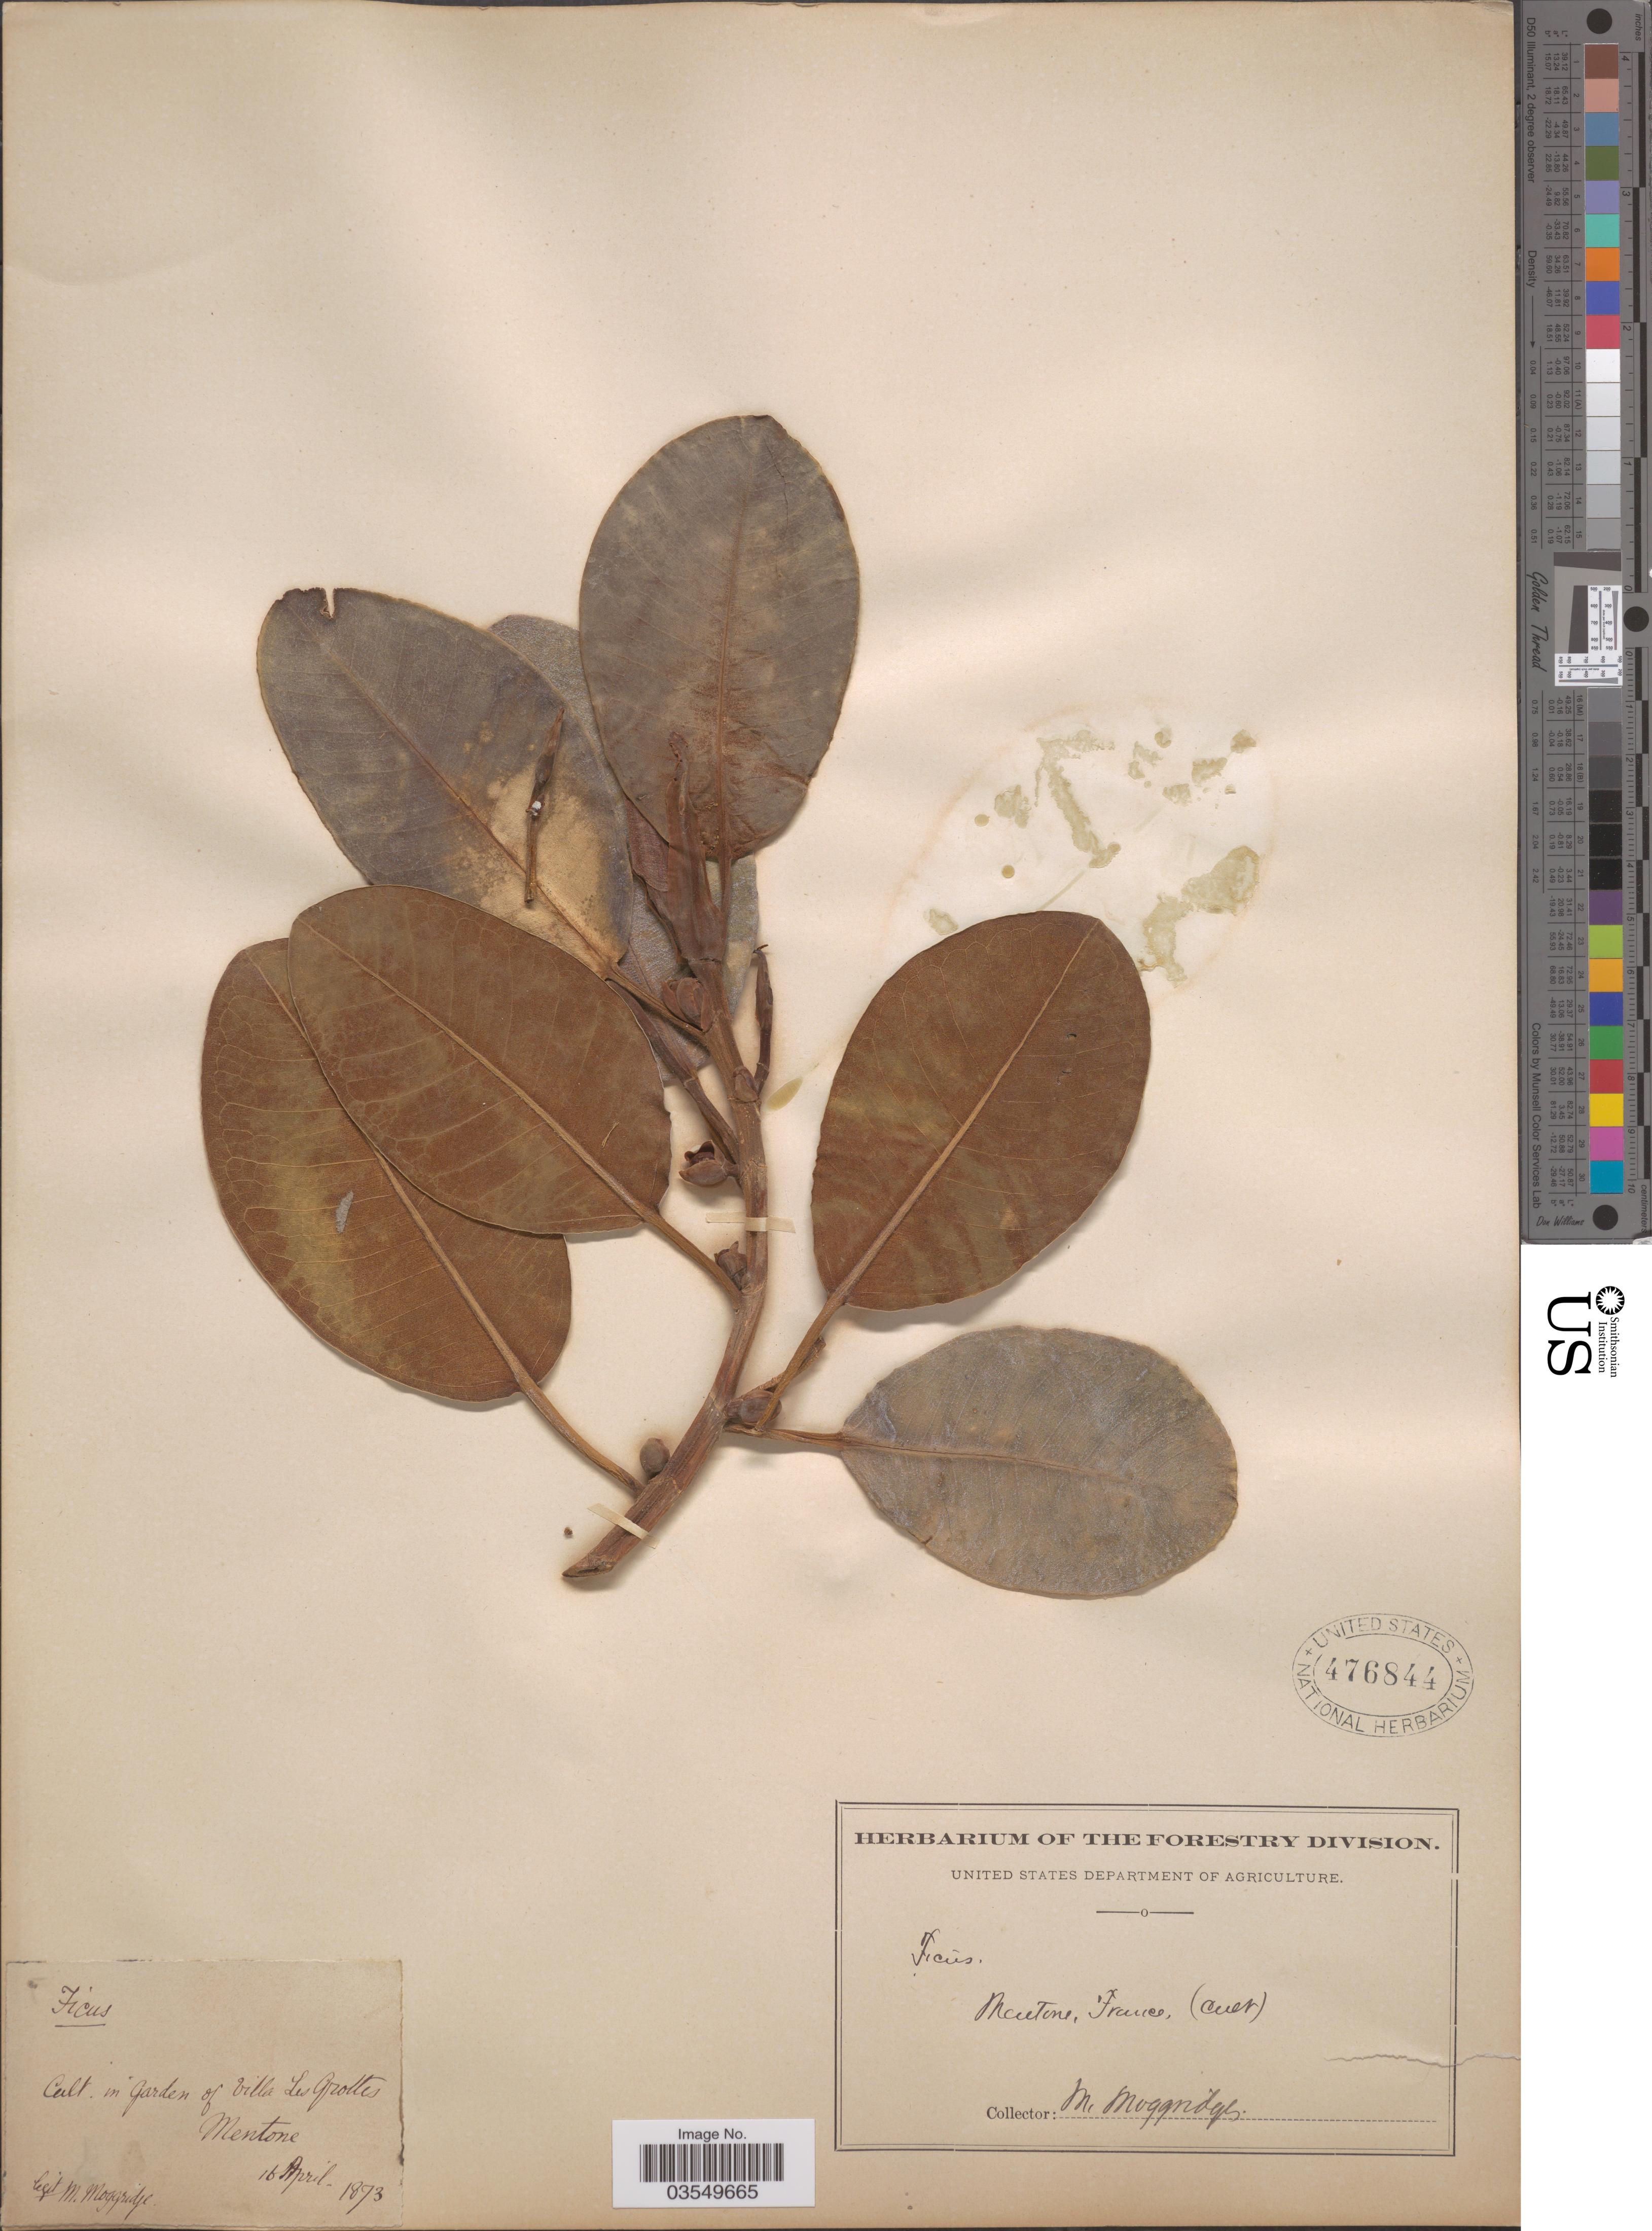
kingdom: Plantae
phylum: Tracheophyta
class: Magnoliopsida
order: Rosales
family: Moraceae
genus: Ficus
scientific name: Ficus sp.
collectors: M. Moggridge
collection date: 1873-04-16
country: France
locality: In garden of Villa Les Grottes Mentone.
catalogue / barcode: US 476844